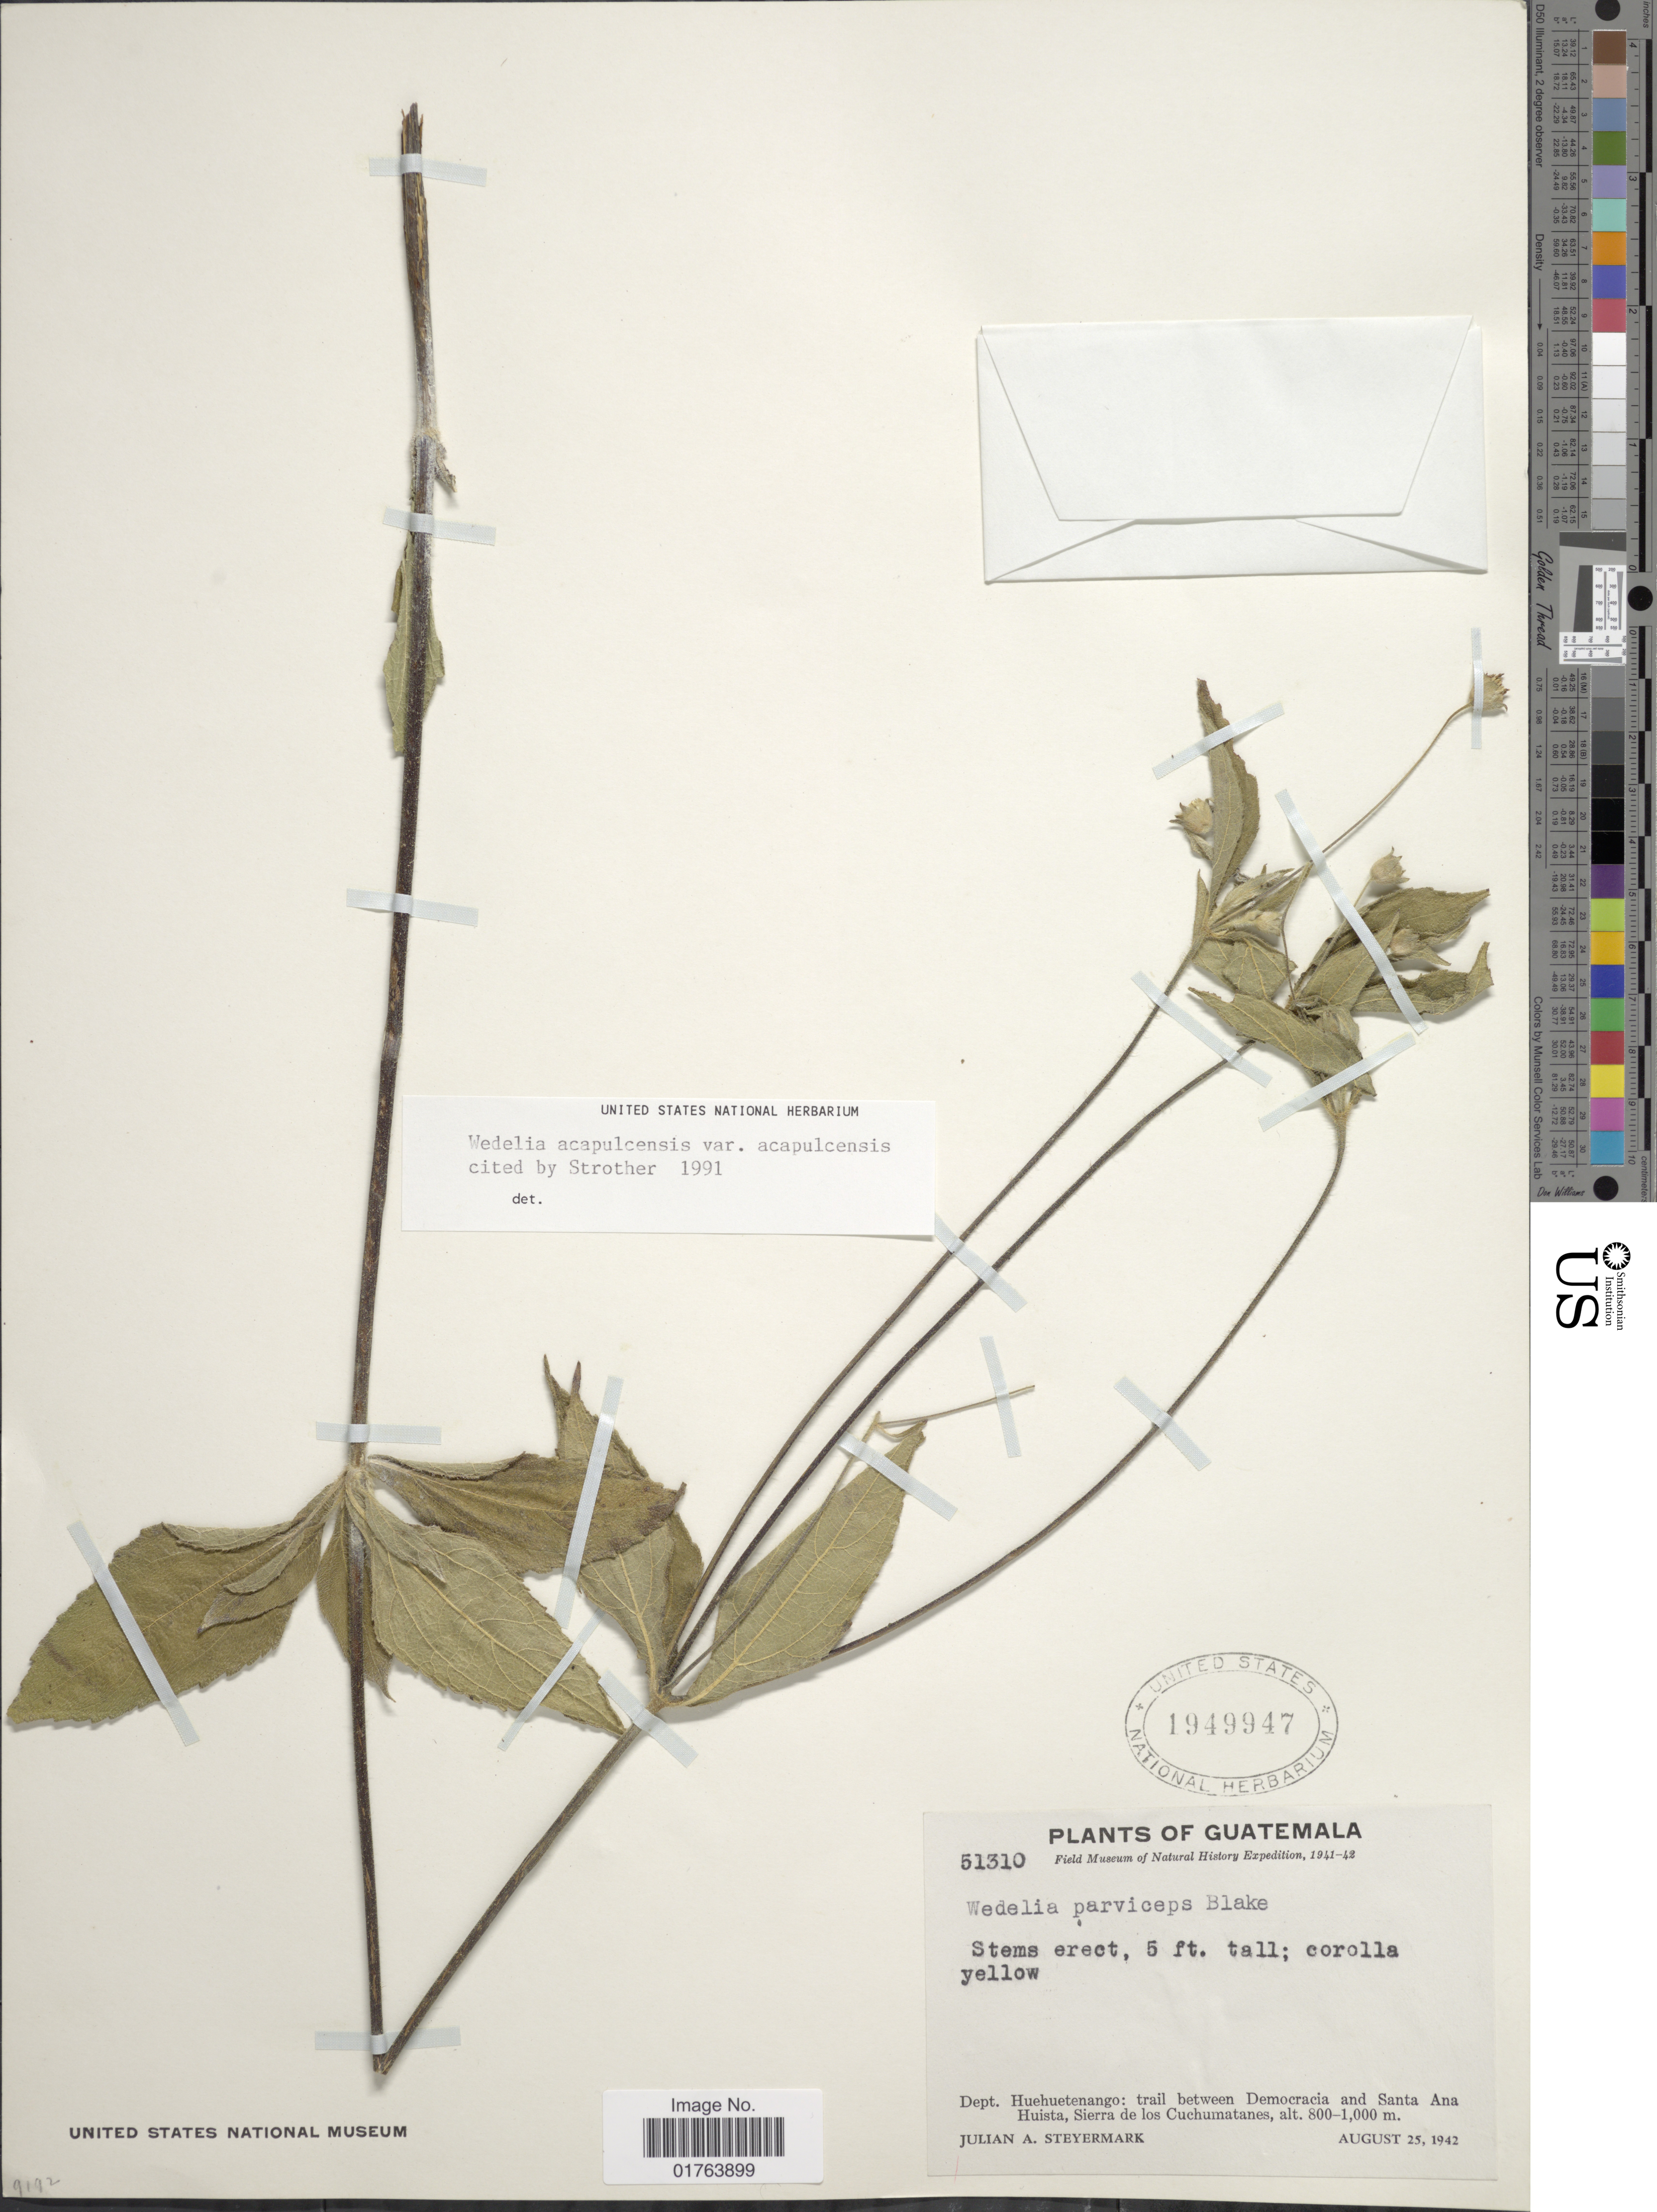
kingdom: Plantae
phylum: Tracheophyta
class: Magnoliopsida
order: Asterales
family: Asteraceae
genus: Wedelia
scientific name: Wedelia longipes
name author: Urb.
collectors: J. Steyermark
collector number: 51310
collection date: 1942-08-25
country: Guatemala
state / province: Huehuetenango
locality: Trail between Democracia and Santa Ana Huistra, Sierra de Los Cuchumatanes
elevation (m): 800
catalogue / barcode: US 1949947